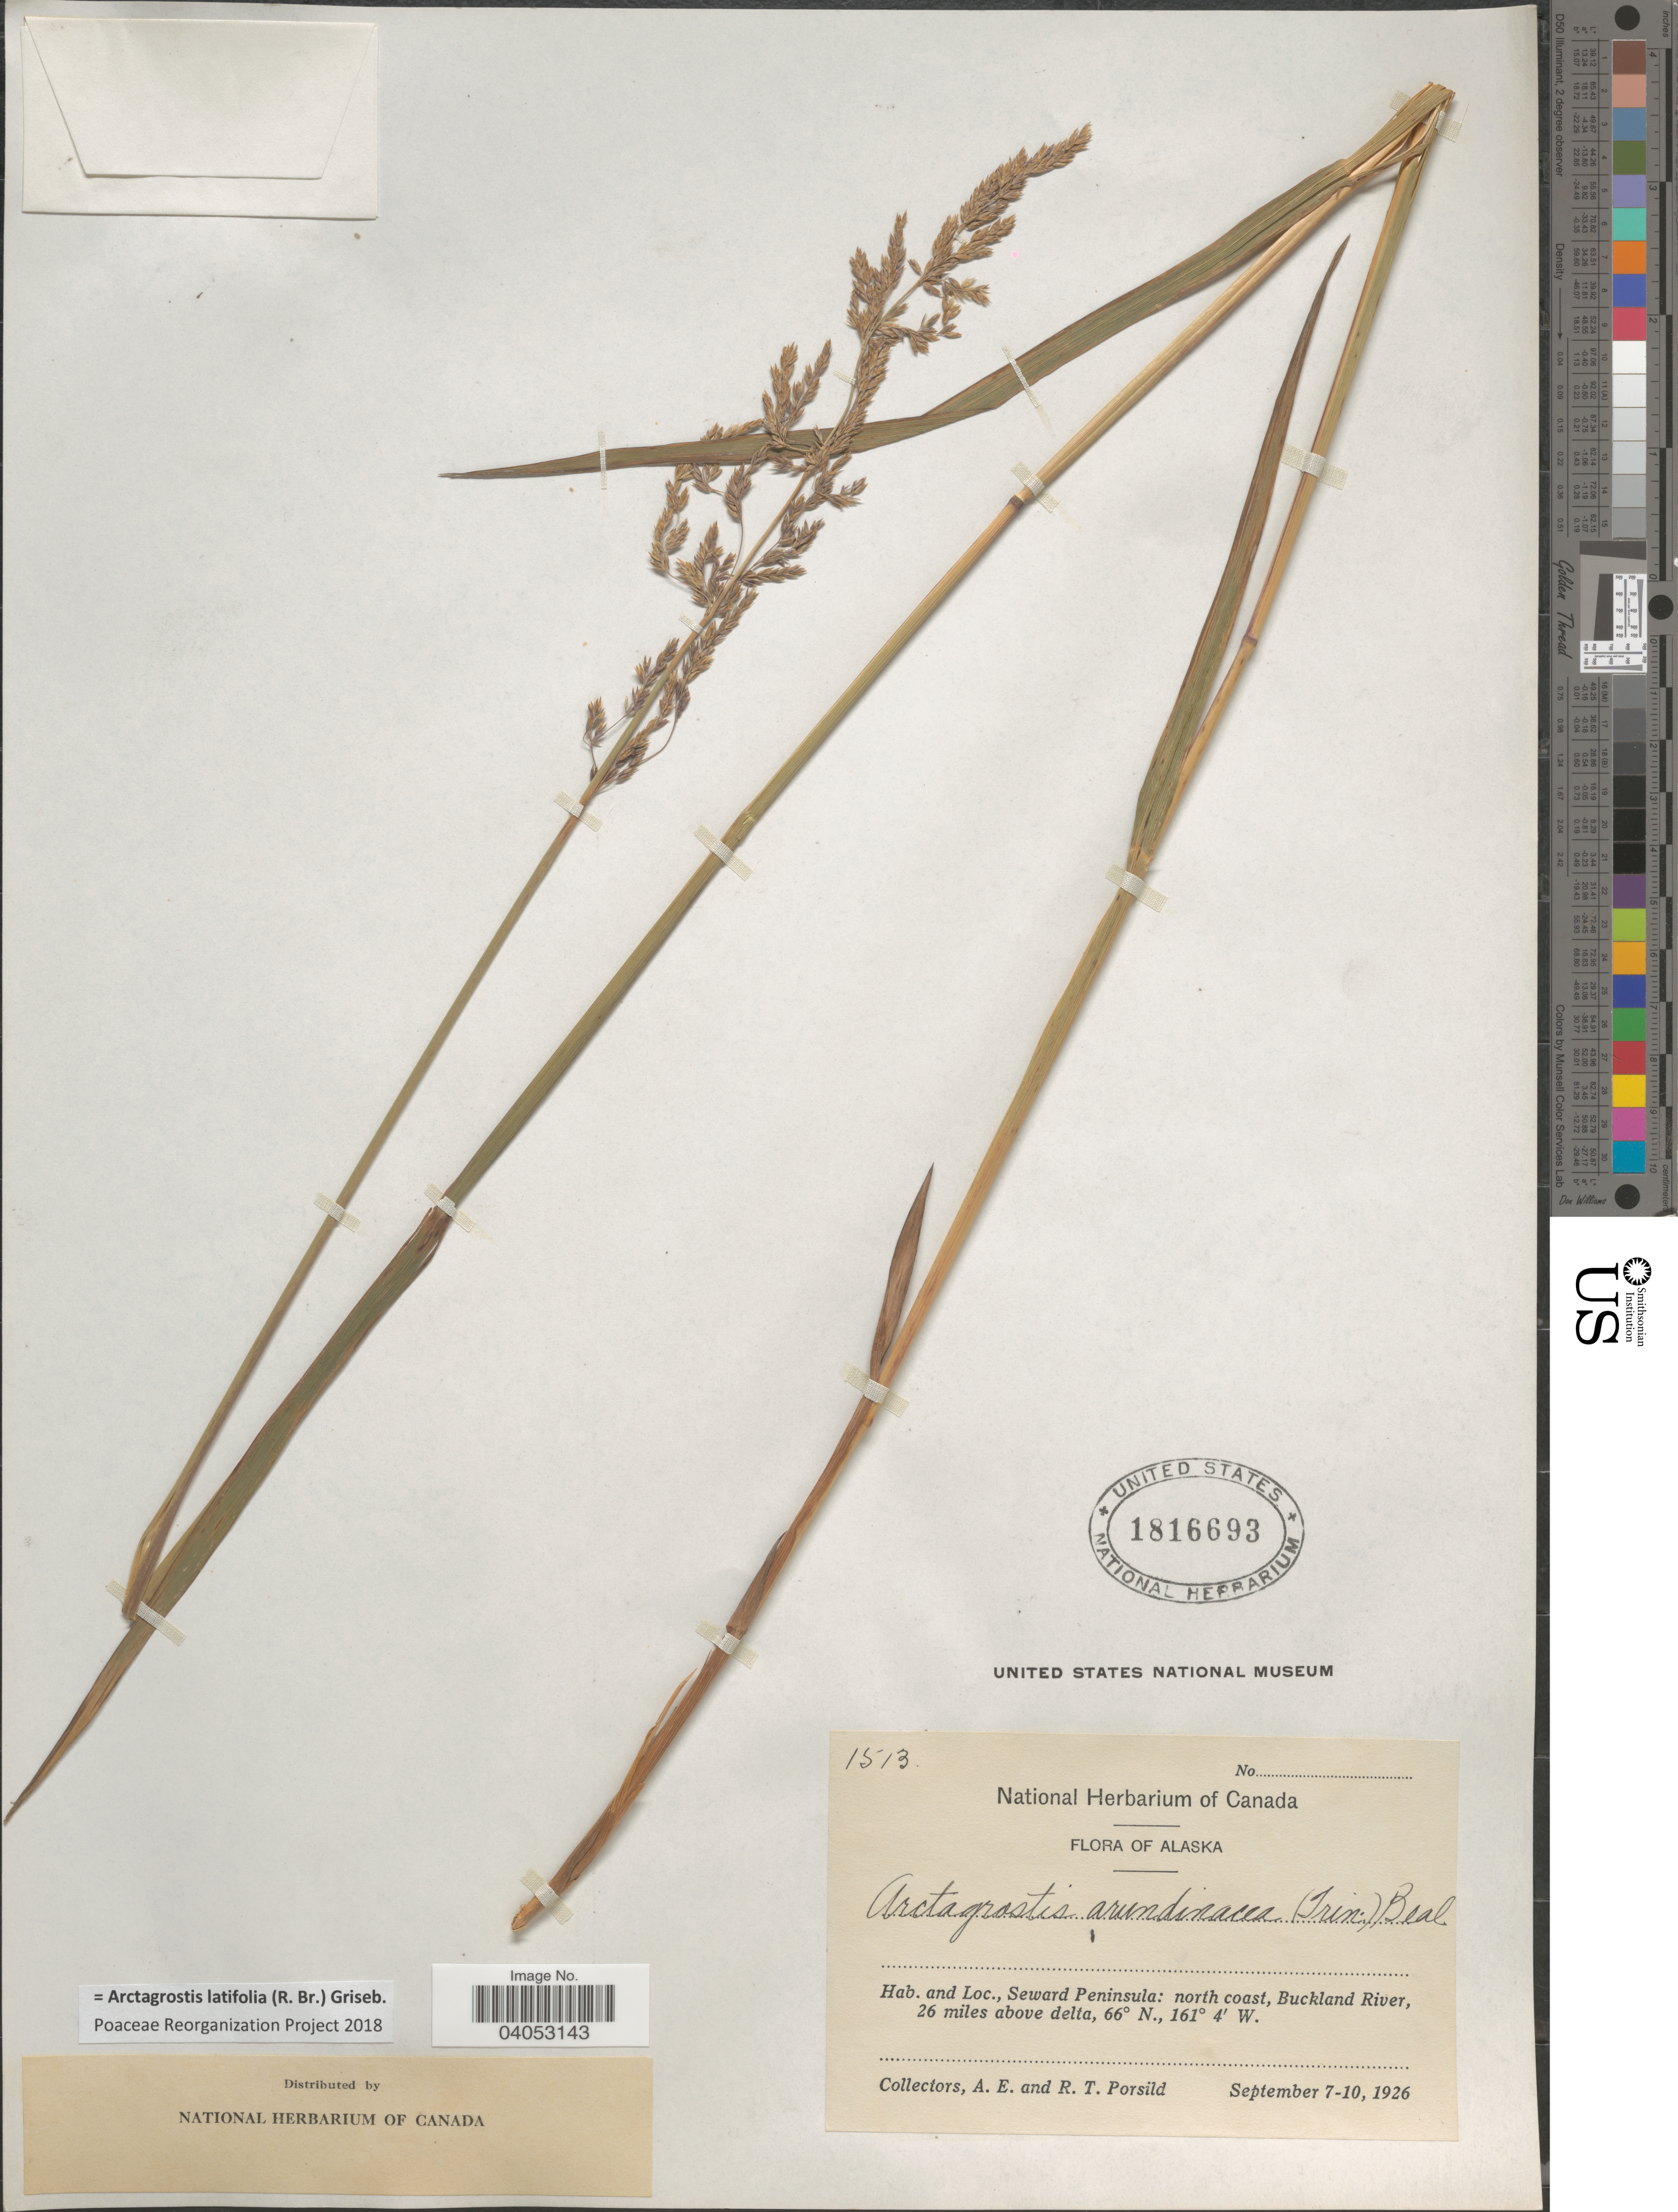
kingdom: Plantae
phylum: Tracheophyta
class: Liliopsida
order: Poales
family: Poaceae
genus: Arctagrostis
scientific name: Arctagrostis latifolia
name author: (R. Br.) Griseb.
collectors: A. E. Porsild & R. T. Porsild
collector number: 1513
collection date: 1926-09-07/1926-09-10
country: United States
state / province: Alaska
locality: Seward Peninsula: north coast, Buckland River, 26 miles above delta.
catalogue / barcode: US 1816693